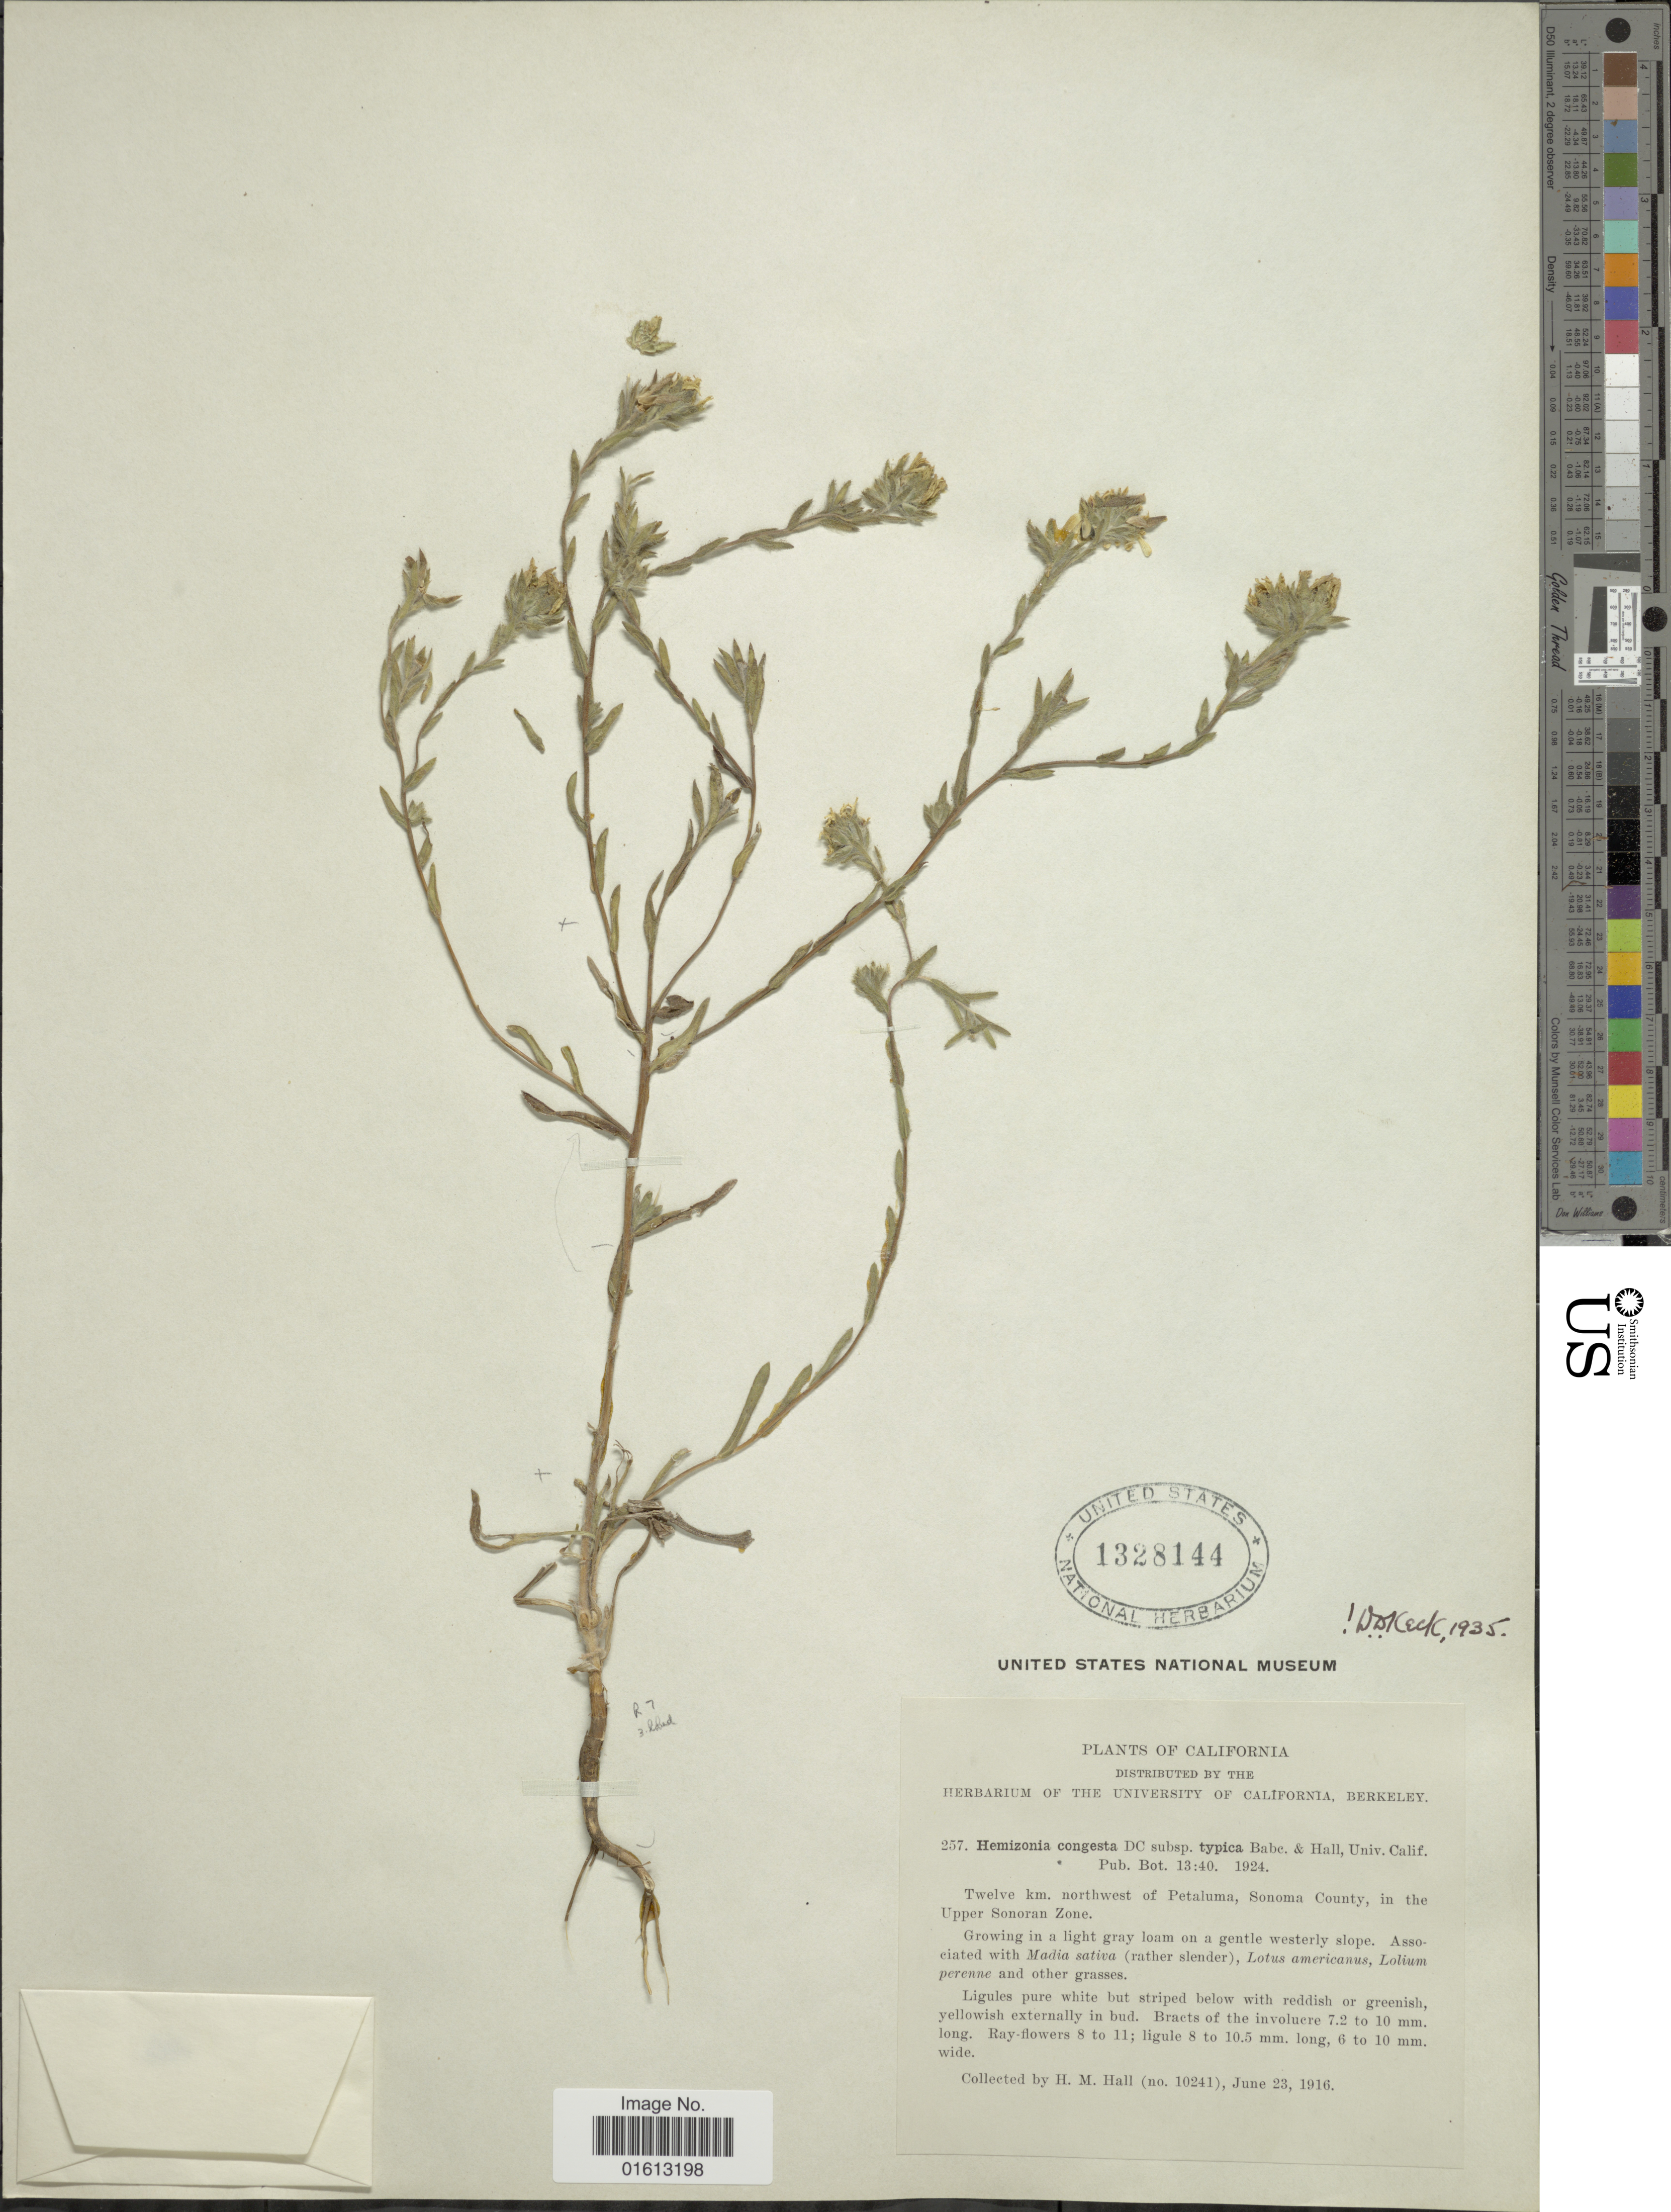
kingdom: Plantae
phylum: Tracheophyta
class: Magnoliopsida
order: Asterales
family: Asteraceae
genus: Hemizonia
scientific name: Hemizonia congesta subsp. congesta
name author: DC.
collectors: H. M. Hall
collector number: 10241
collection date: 1916-06-23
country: United States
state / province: California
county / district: Sonoma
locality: Twelve km. northwest of Petaluma, Sonoma County, in the Upper Sonoran Zone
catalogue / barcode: US 1328144